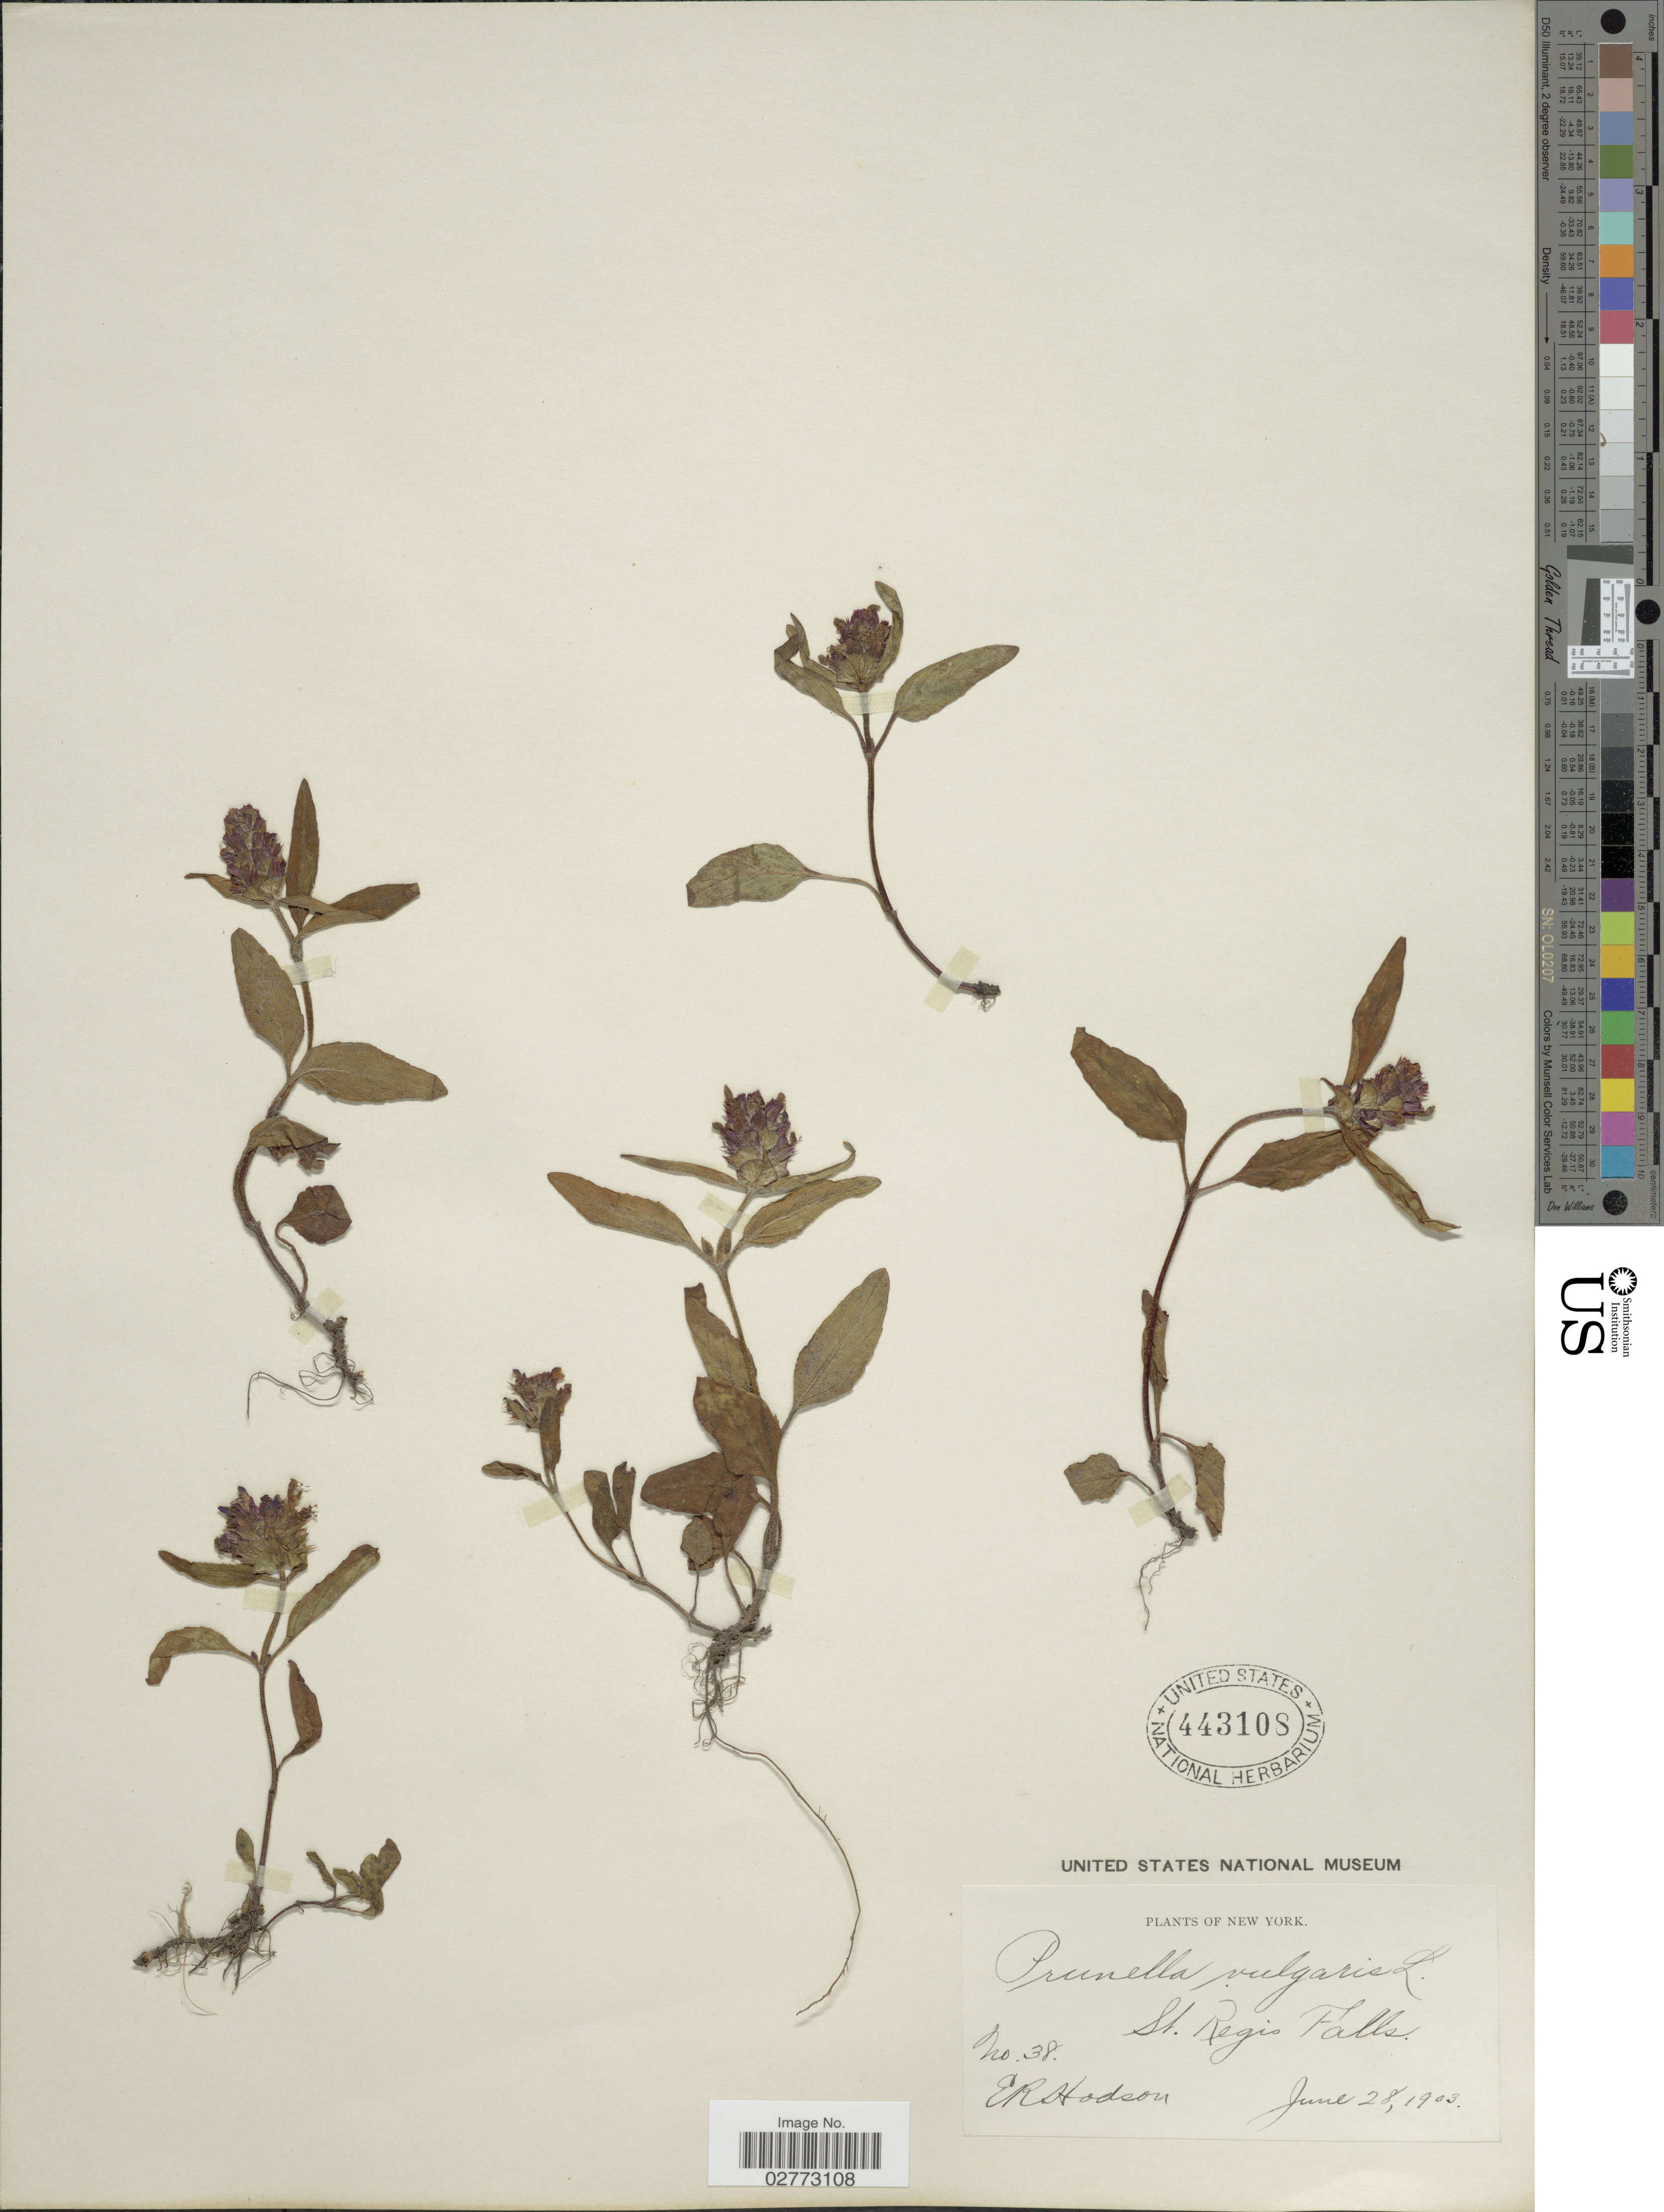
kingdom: Plantae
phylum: Tracheophyta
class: Magnoliopsida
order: Lamiales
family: Lamiaceae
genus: Prunella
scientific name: Prunella vulgaris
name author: L.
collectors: E. Hodson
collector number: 38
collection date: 1903-06-28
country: United States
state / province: New York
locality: St. Regis Falls.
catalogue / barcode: US 443108